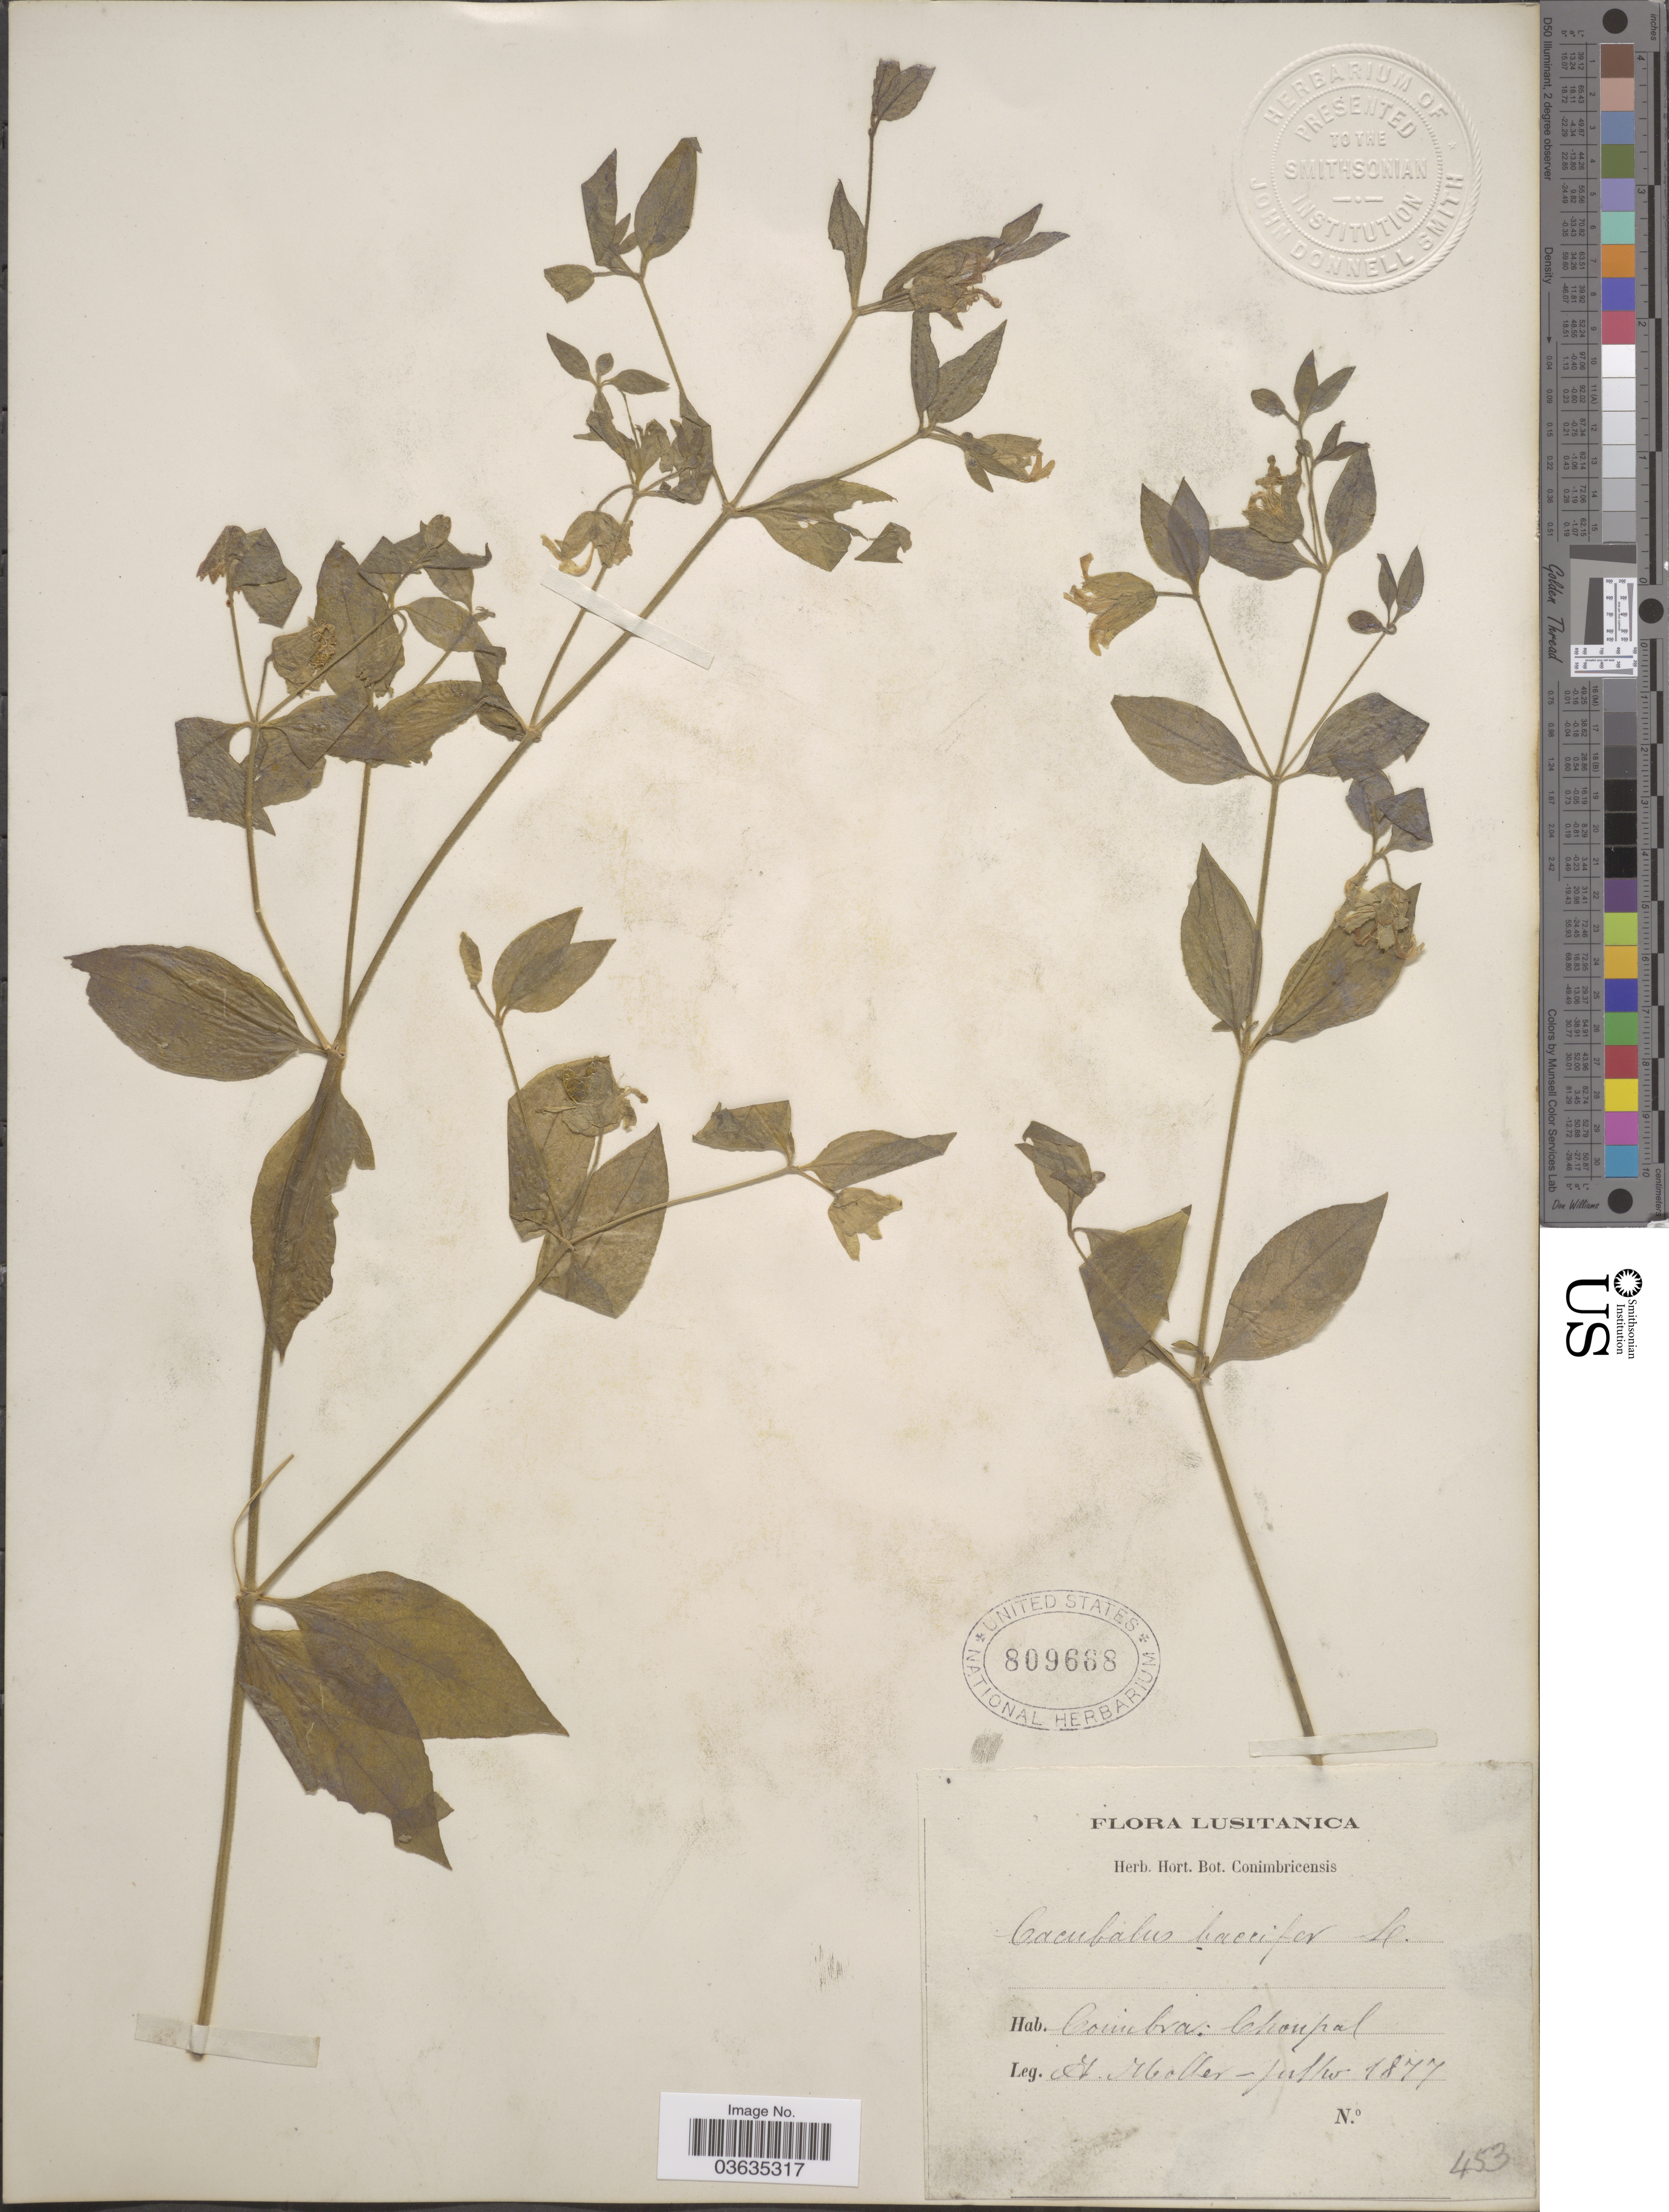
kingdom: Plantae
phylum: Tracheophyta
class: Magnoliopsida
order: Caryophyllales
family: Caryophyllaceae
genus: Silene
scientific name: Silene baccifera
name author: (L.) Durande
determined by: U.S. National Herbarium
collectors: A. Moller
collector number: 453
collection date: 1877-07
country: Portugal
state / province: Coimbra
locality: Lusitanica. Choupal.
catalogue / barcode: US 809668